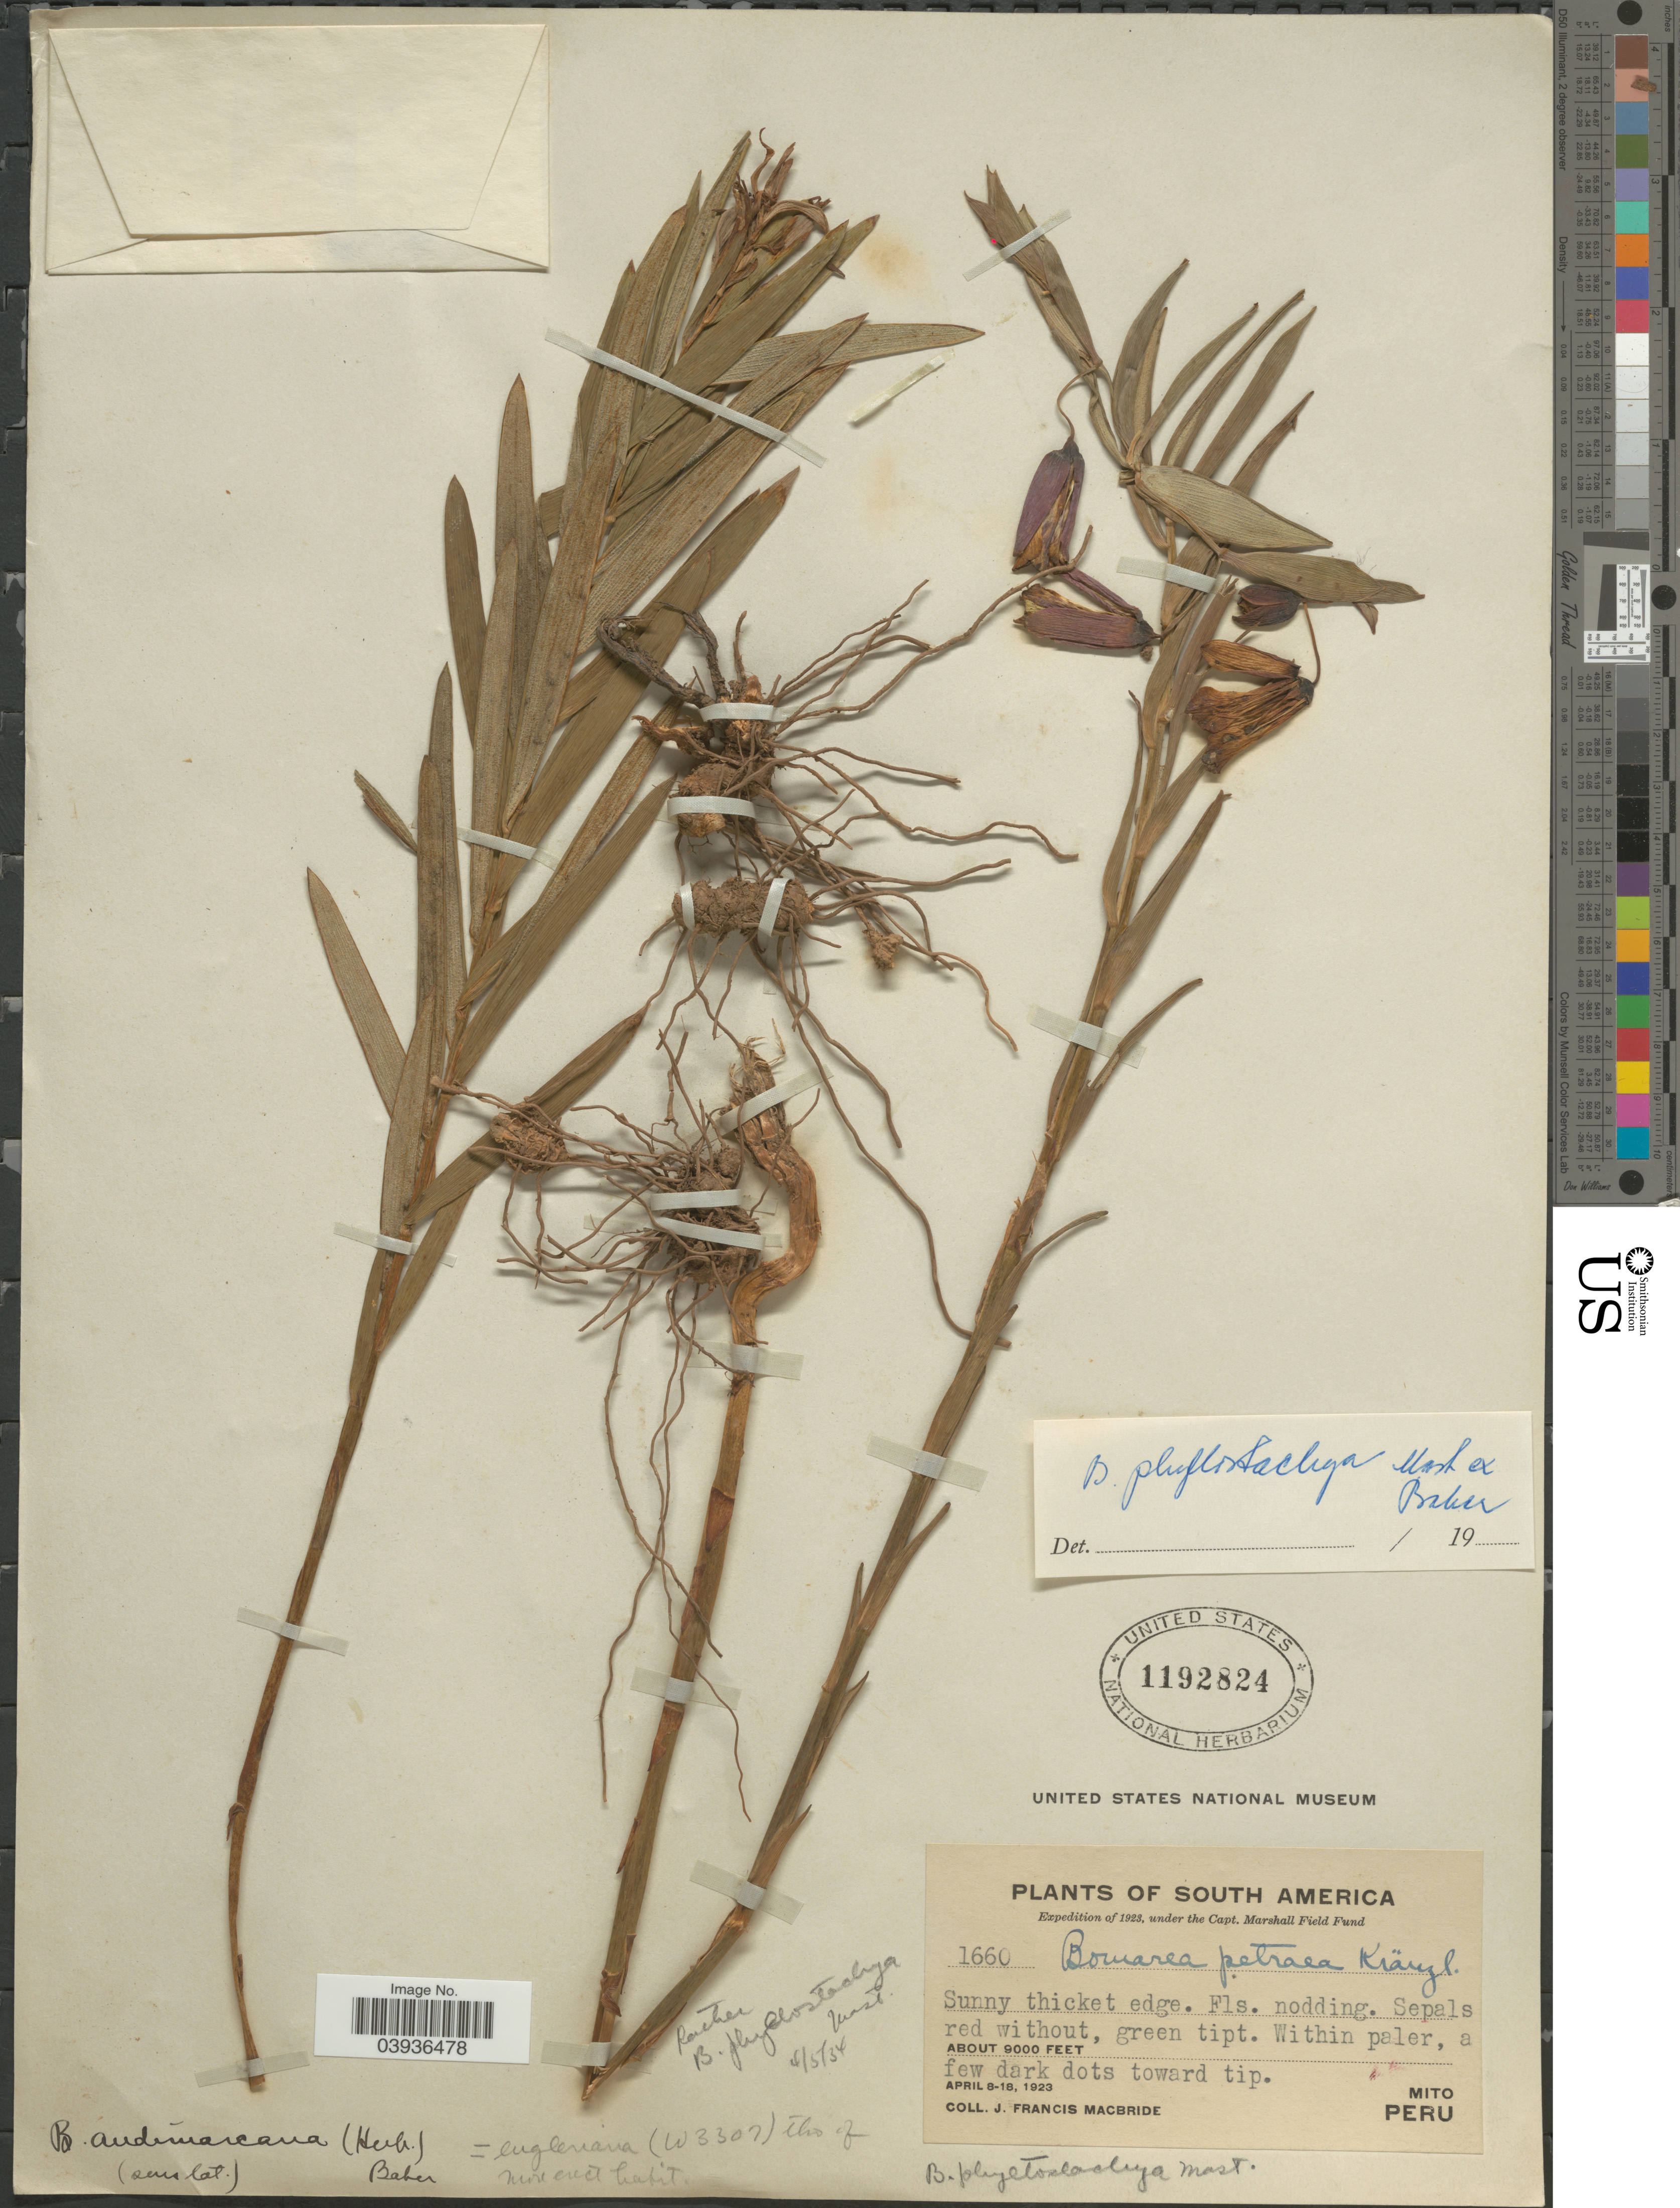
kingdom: Plantae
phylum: Tracheophyta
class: Liliopsida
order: Liliales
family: Alstroemeriaceae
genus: Bomarea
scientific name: Bomarea phyllostachya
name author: Mast. ex Baker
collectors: J. F. Macbride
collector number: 1660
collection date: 1923-04-08/1923-04-18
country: Peru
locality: Mito.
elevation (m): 2743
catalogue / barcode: US 1192824